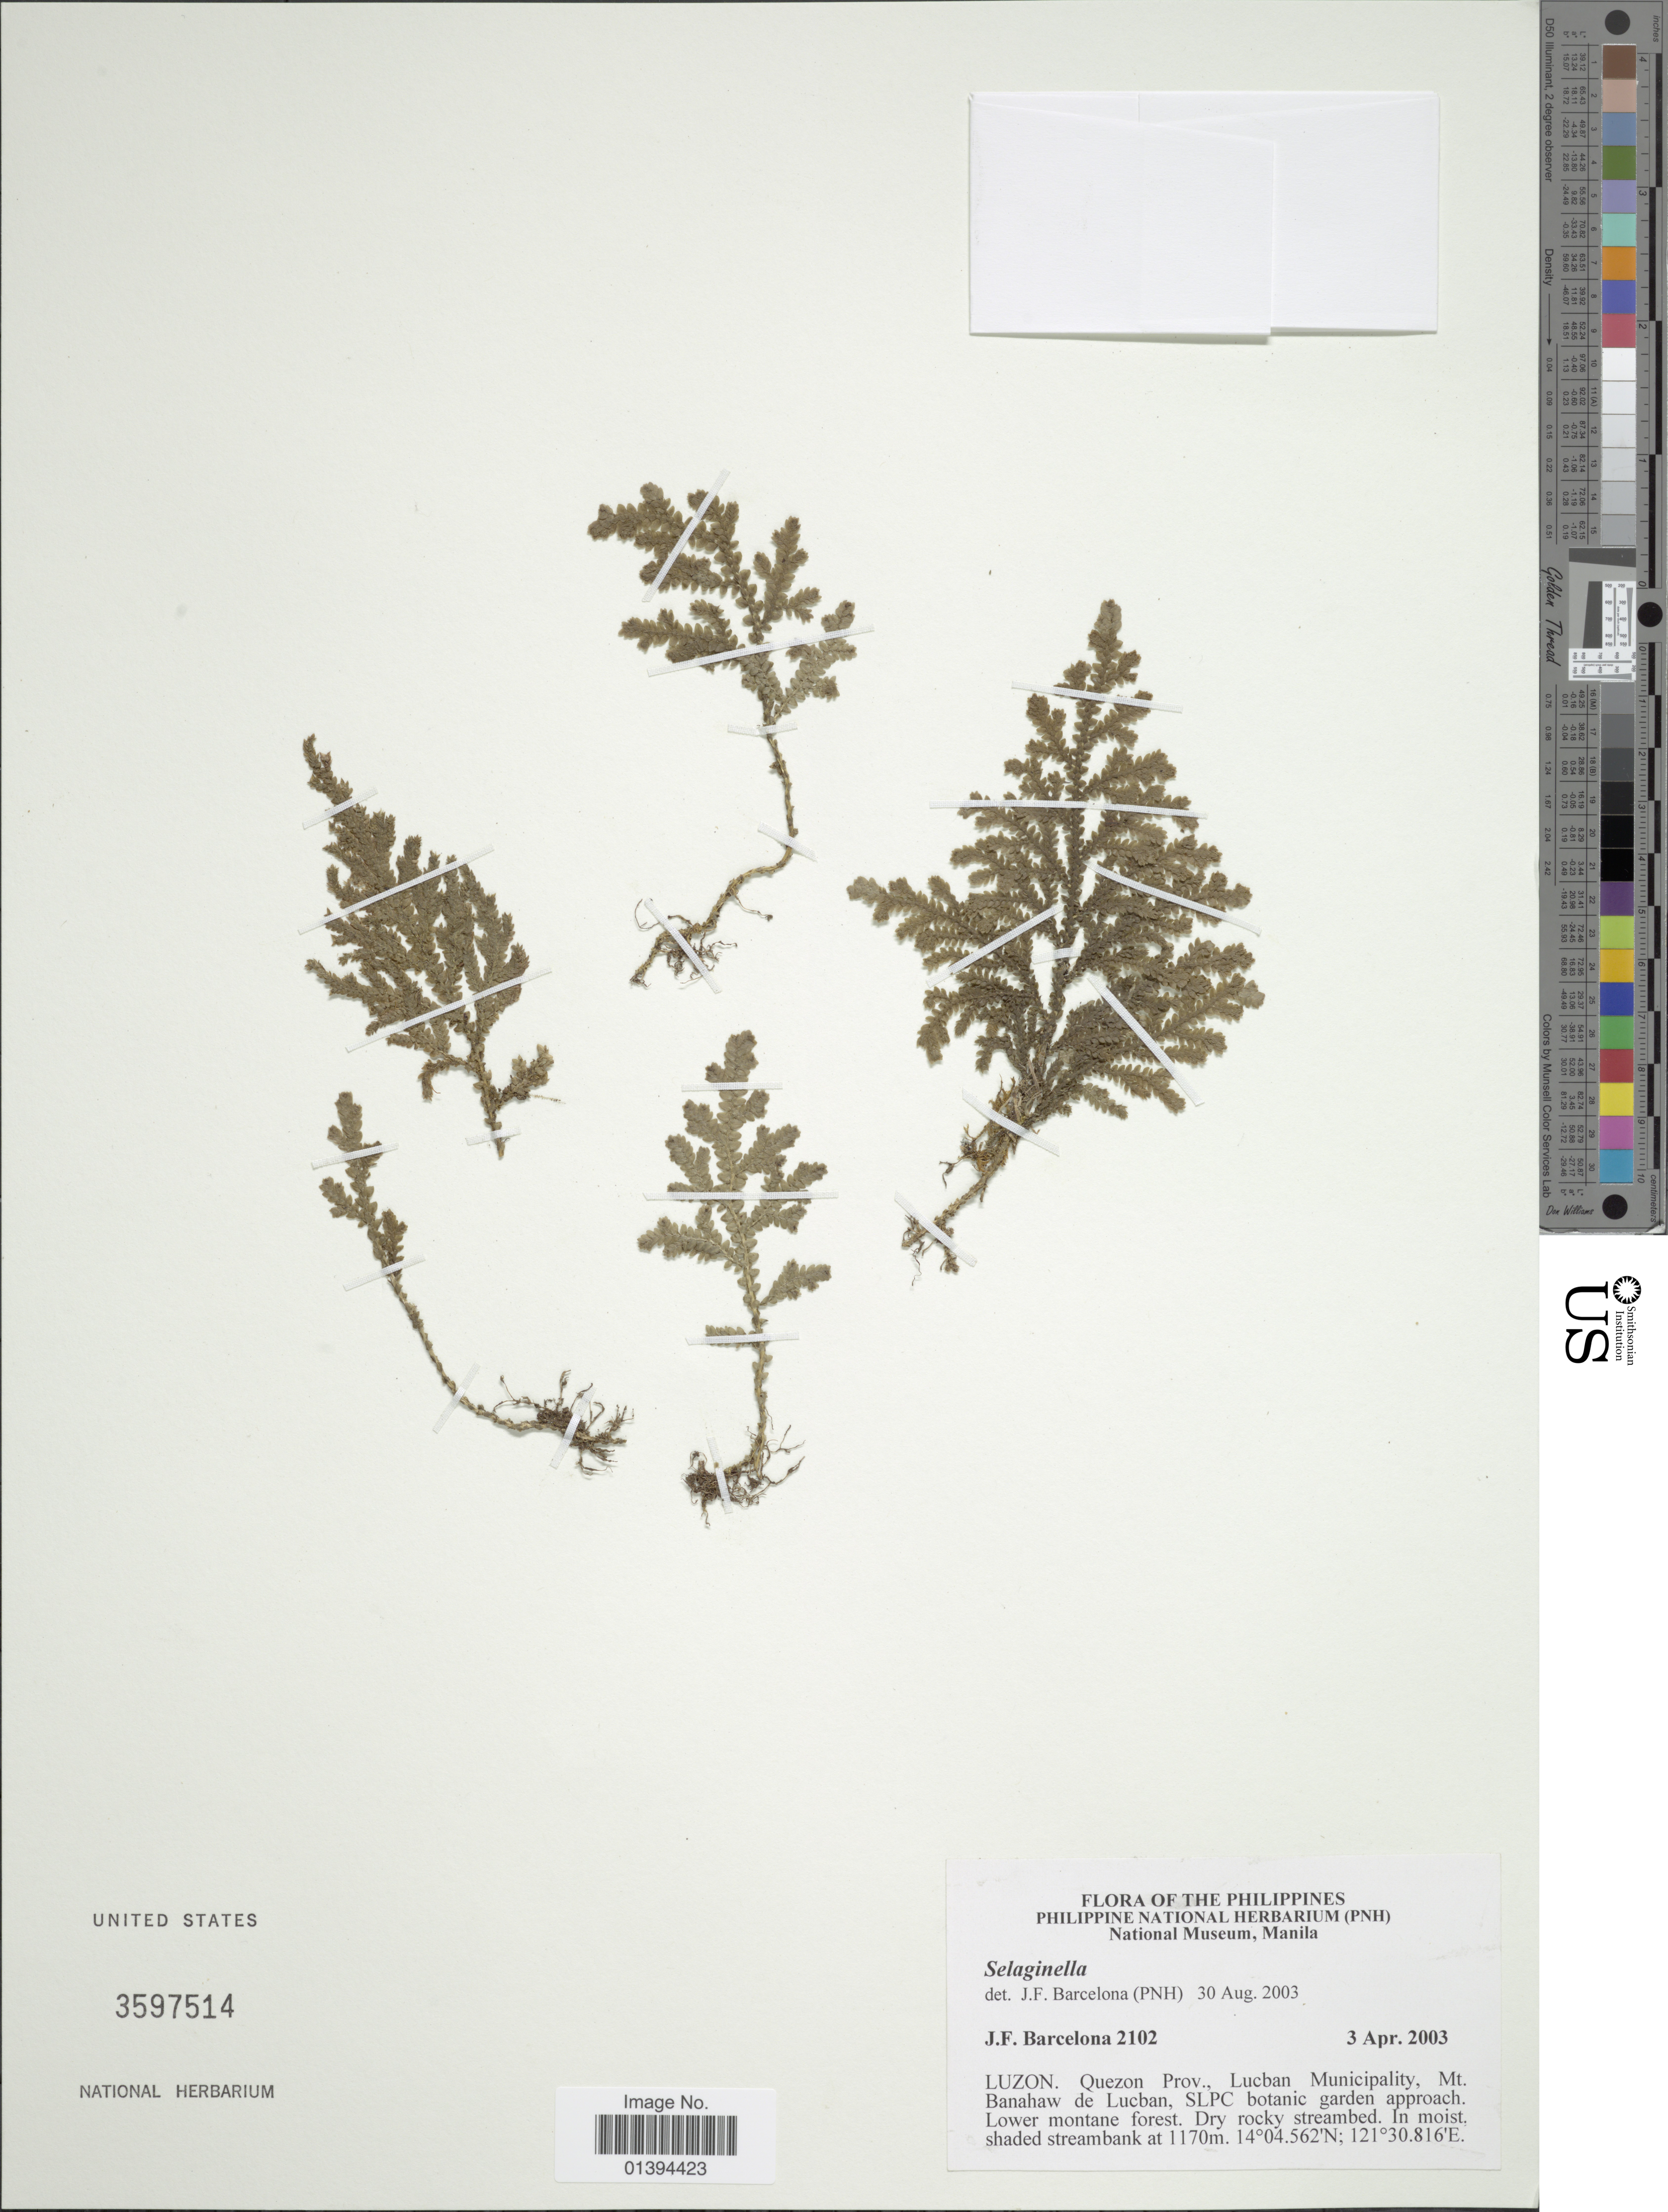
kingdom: Plantae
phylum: Tracheophyta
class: Lycopodiopsida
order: Selaginellales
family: Selaginellaceae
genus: Selaginella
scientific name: Selaginella sp.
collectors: J. F. Barcelona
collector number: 2102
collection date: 2003-04-03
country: Philippines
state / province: Central Luzon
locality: Luzon, Quezon Prov., Lucban Municipality, Mt. Banahaw de Lucban, SLPC botanic garden approach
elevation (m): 1170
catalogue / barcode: US 3597514